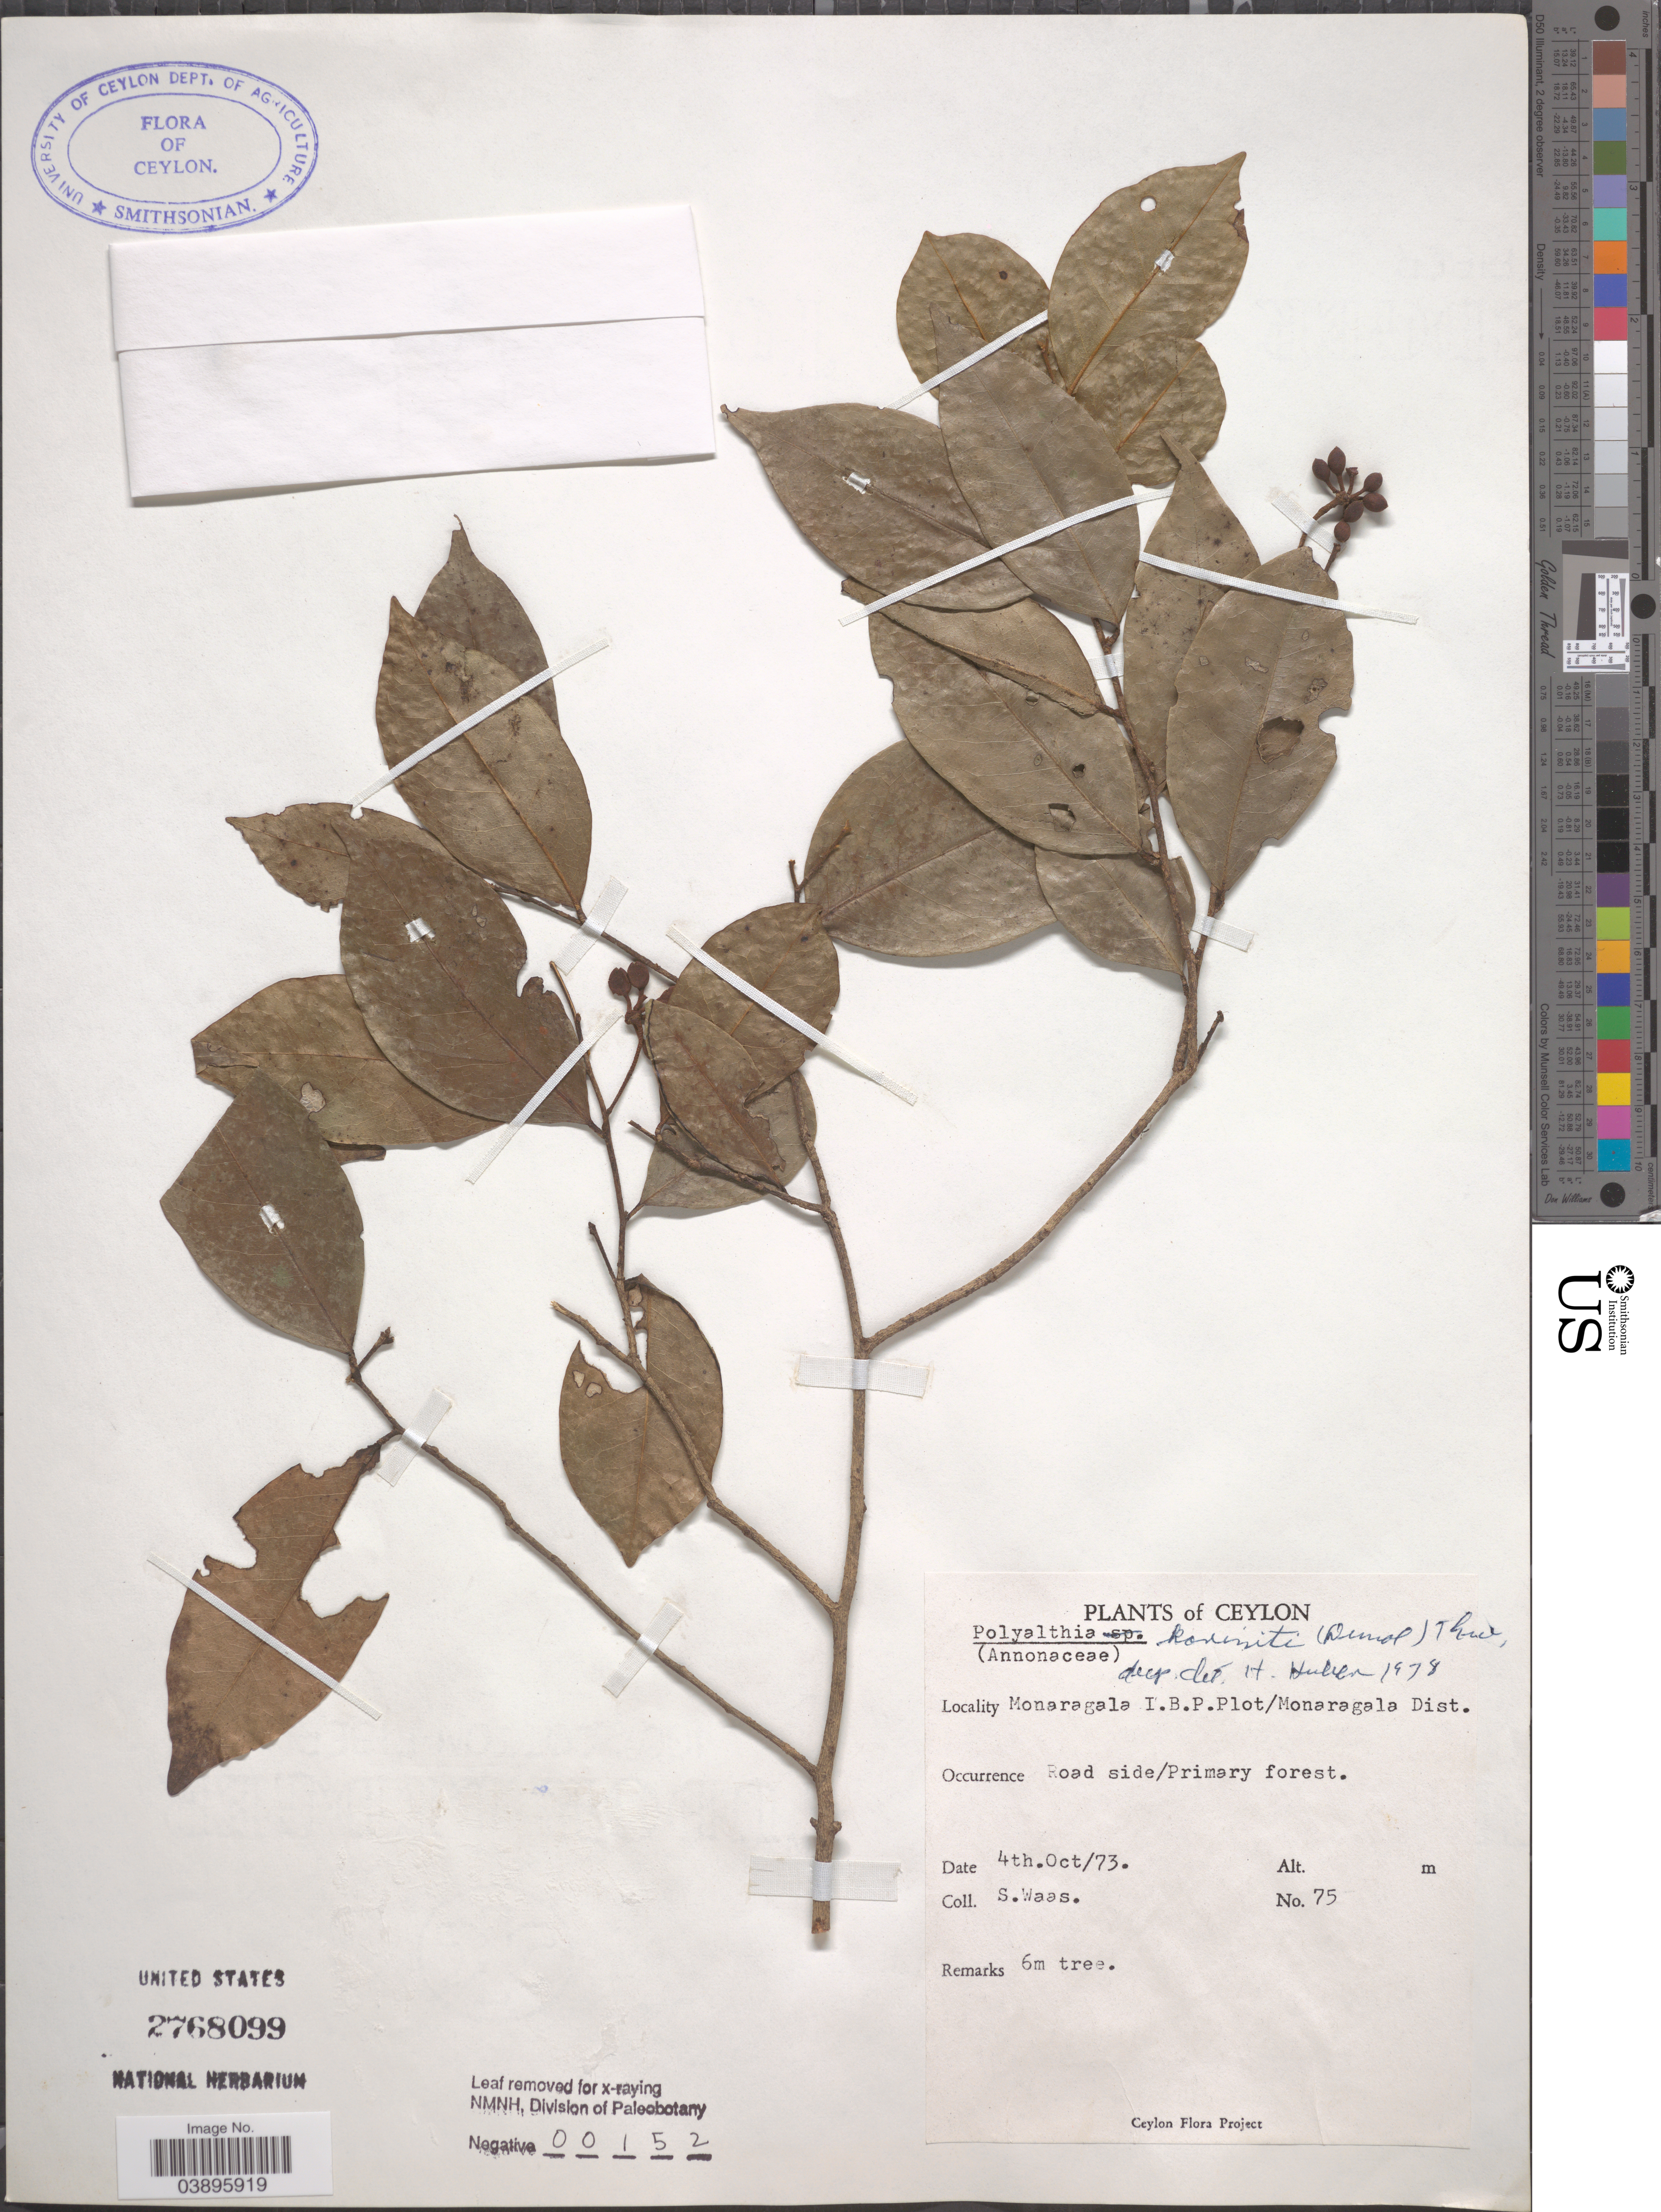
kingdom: Plantae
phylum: Tracheophyta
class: Magnoliopsida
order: Magnoliales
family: Annonaceae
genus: Polyalthia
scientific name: Polyalthia korinti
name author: (Dunal) Thwaites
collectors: S. Waas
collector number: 75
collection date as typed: Transcribed d/m/y: 4/10/73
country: Sri Lanka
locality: Ceylon. Monaragala I.B.P. Plot/ Monaragala Dist. Road side.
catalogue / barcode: US 2768099